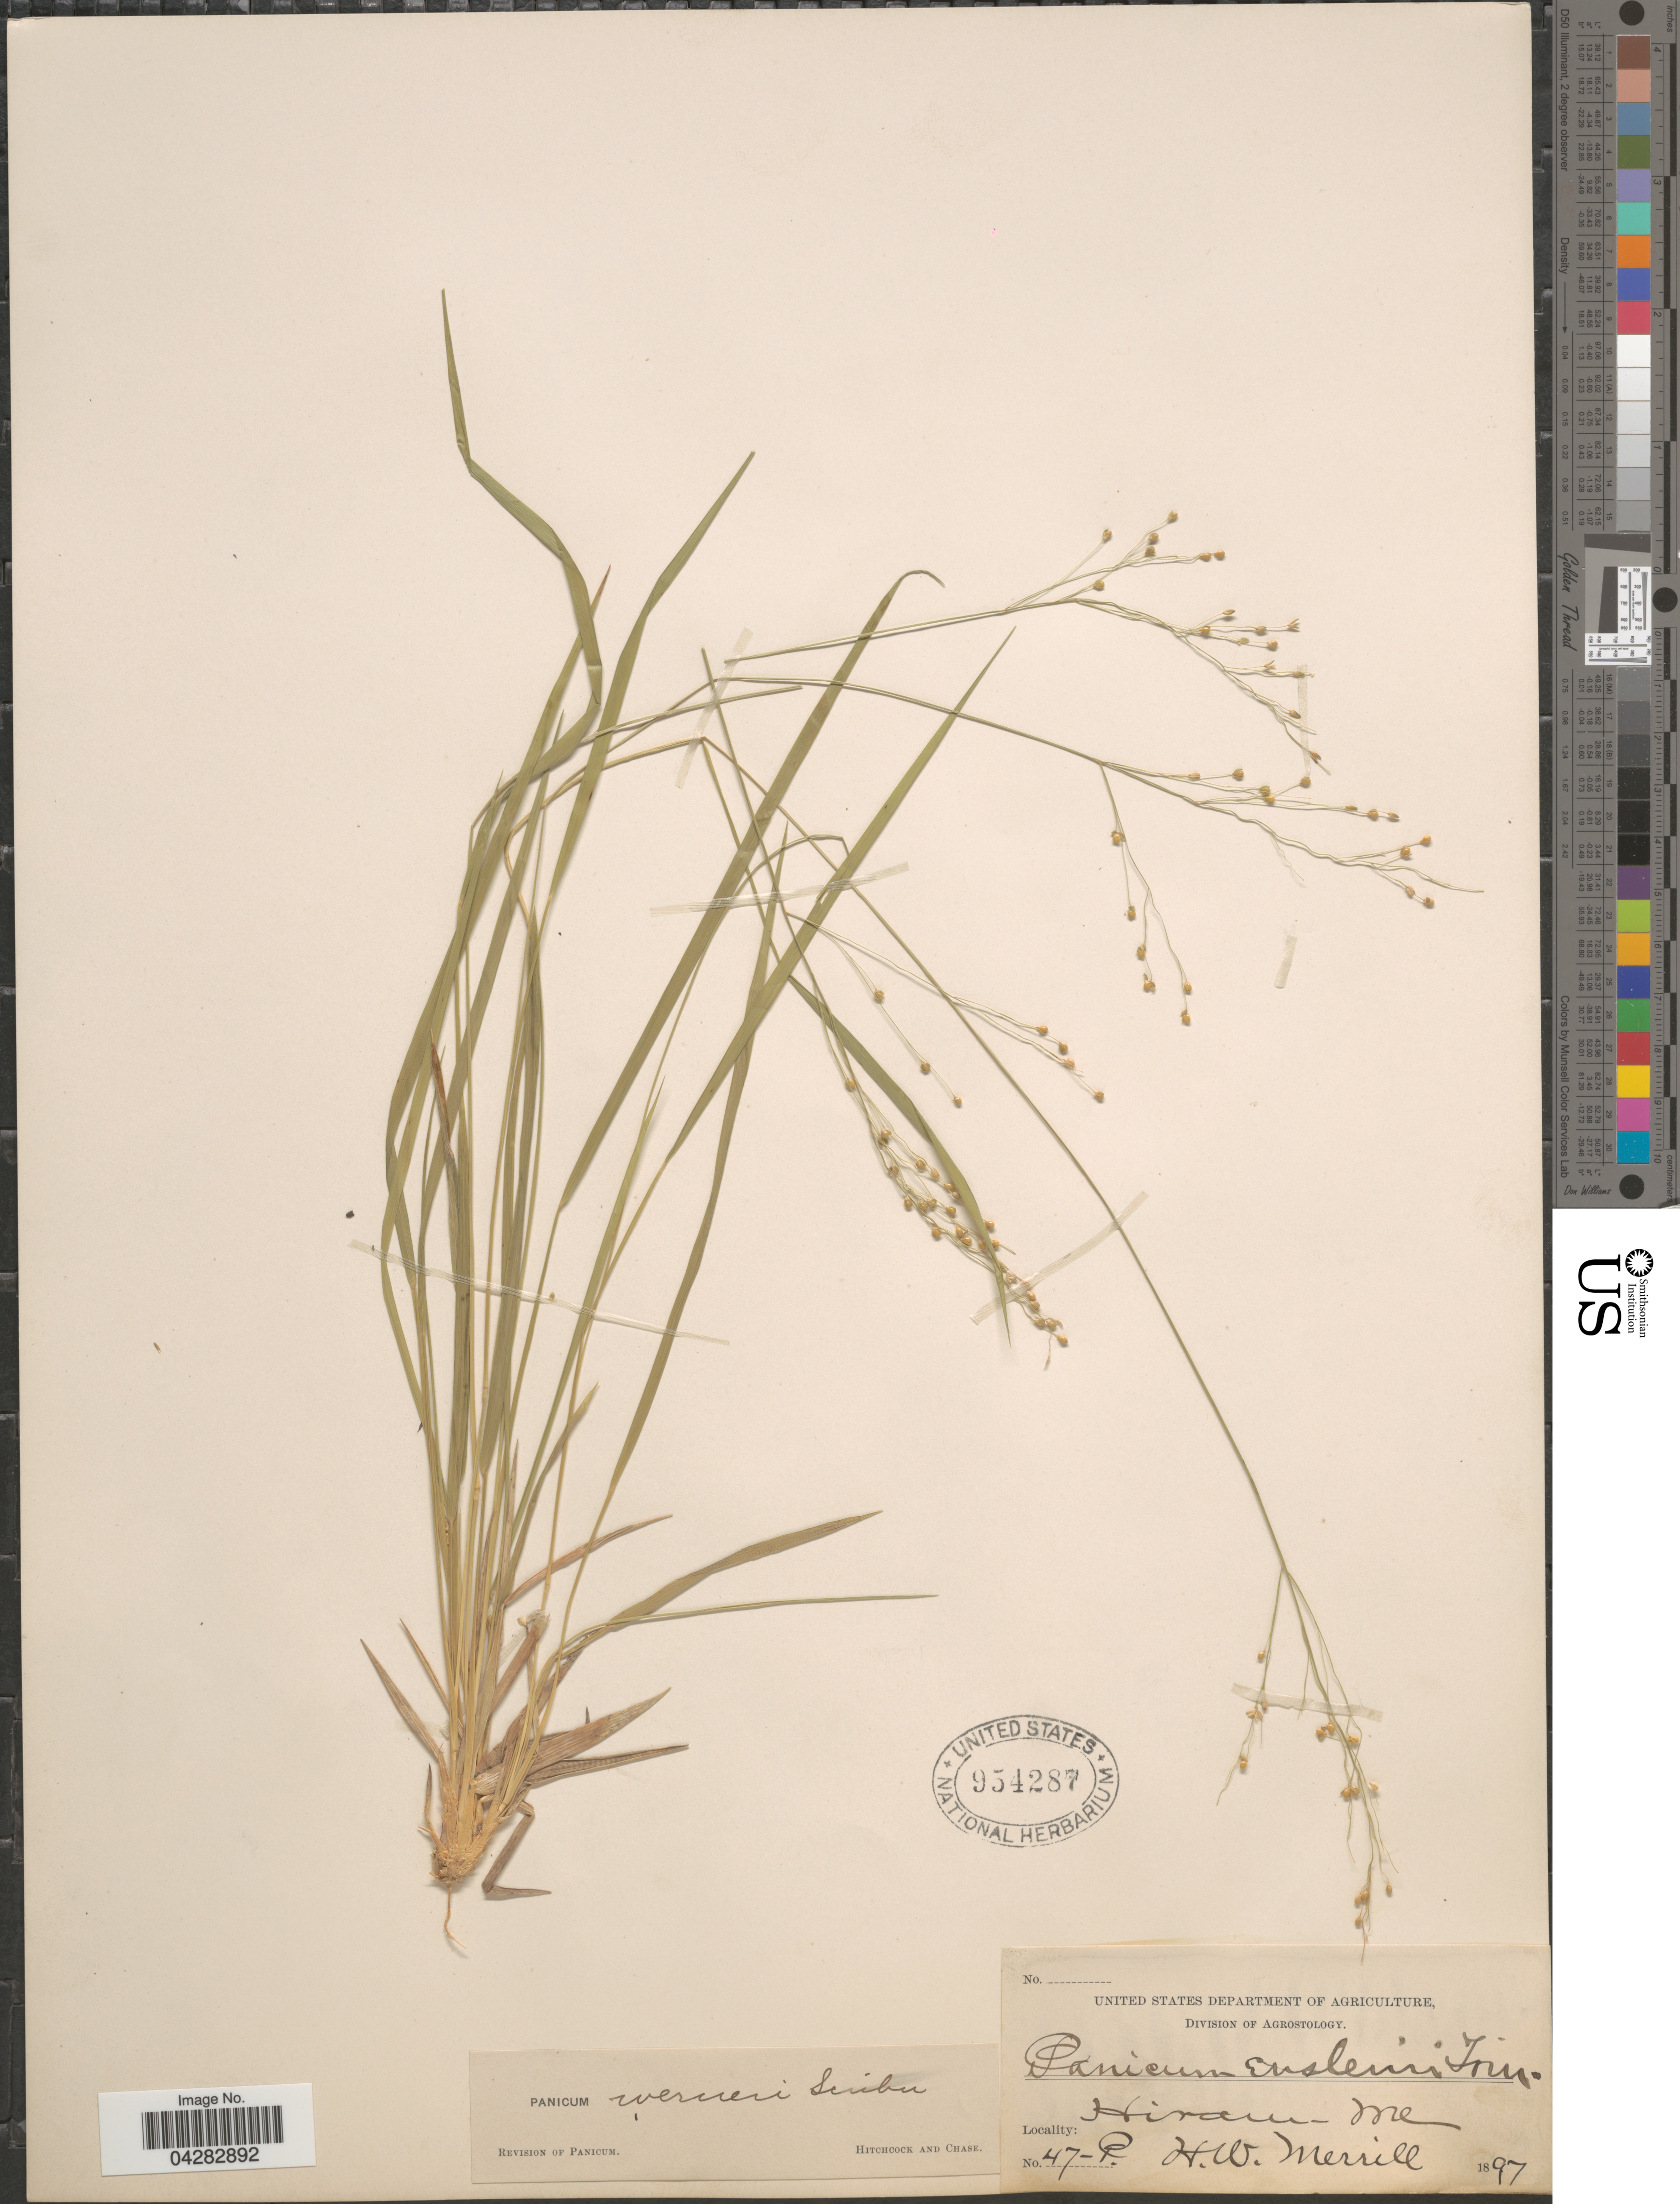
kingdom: Plantae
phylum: Tracheophyta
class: Liliopsida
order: Poales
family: Poaceae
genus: Dichanthelium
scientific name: Dichanthelium linearifolium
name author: (Scribn.) Gould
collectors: H. Merrill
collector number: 47-P.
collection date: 1897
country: United States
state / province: Maine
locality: Hiram.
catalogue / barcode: US 954287